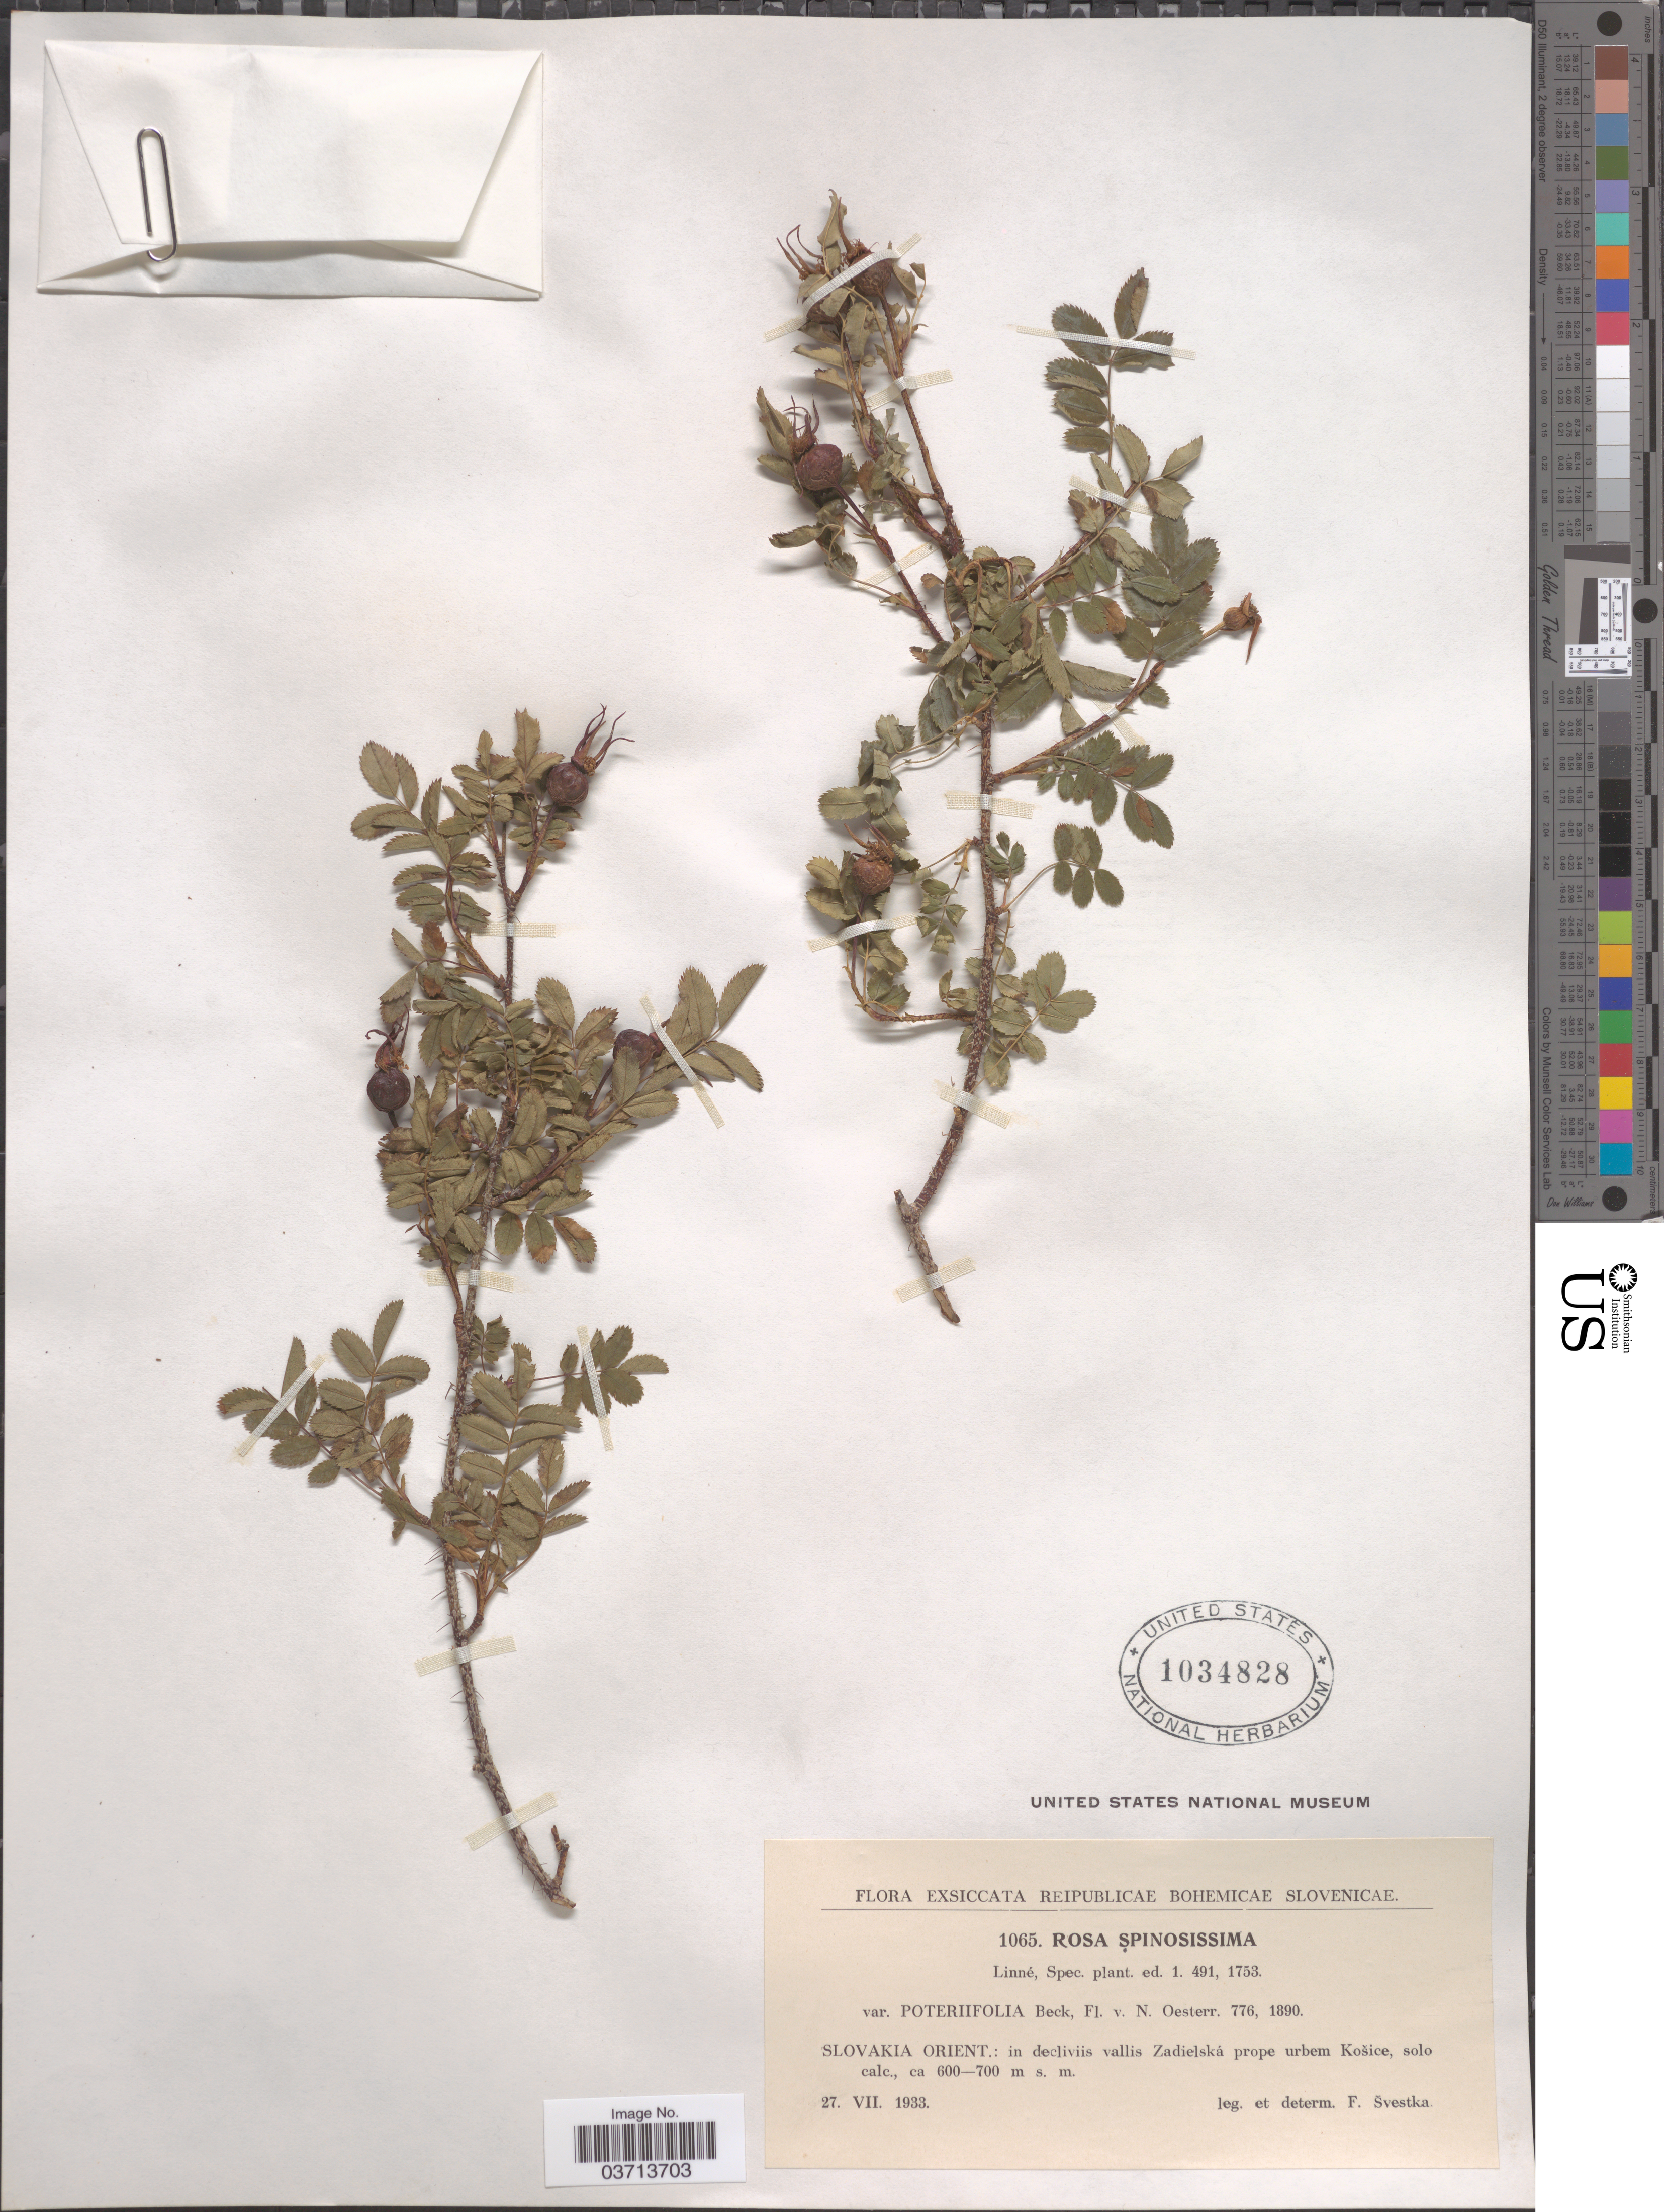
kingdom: Plantae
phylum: Tracheophyta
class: Magnoliopsida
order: Rosales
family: Rosaceae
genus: Rosa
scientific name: Rosa spinosissima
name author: L.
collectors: F. Svestka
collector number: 1065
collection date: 1933-07-27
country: Slovakia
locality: Reipublicae Bohemicae Slovenicae. Slovakia Orient.: in decliviis vallis Zadielská prope urbem Košice.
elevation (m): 600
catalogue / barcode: US 1034828